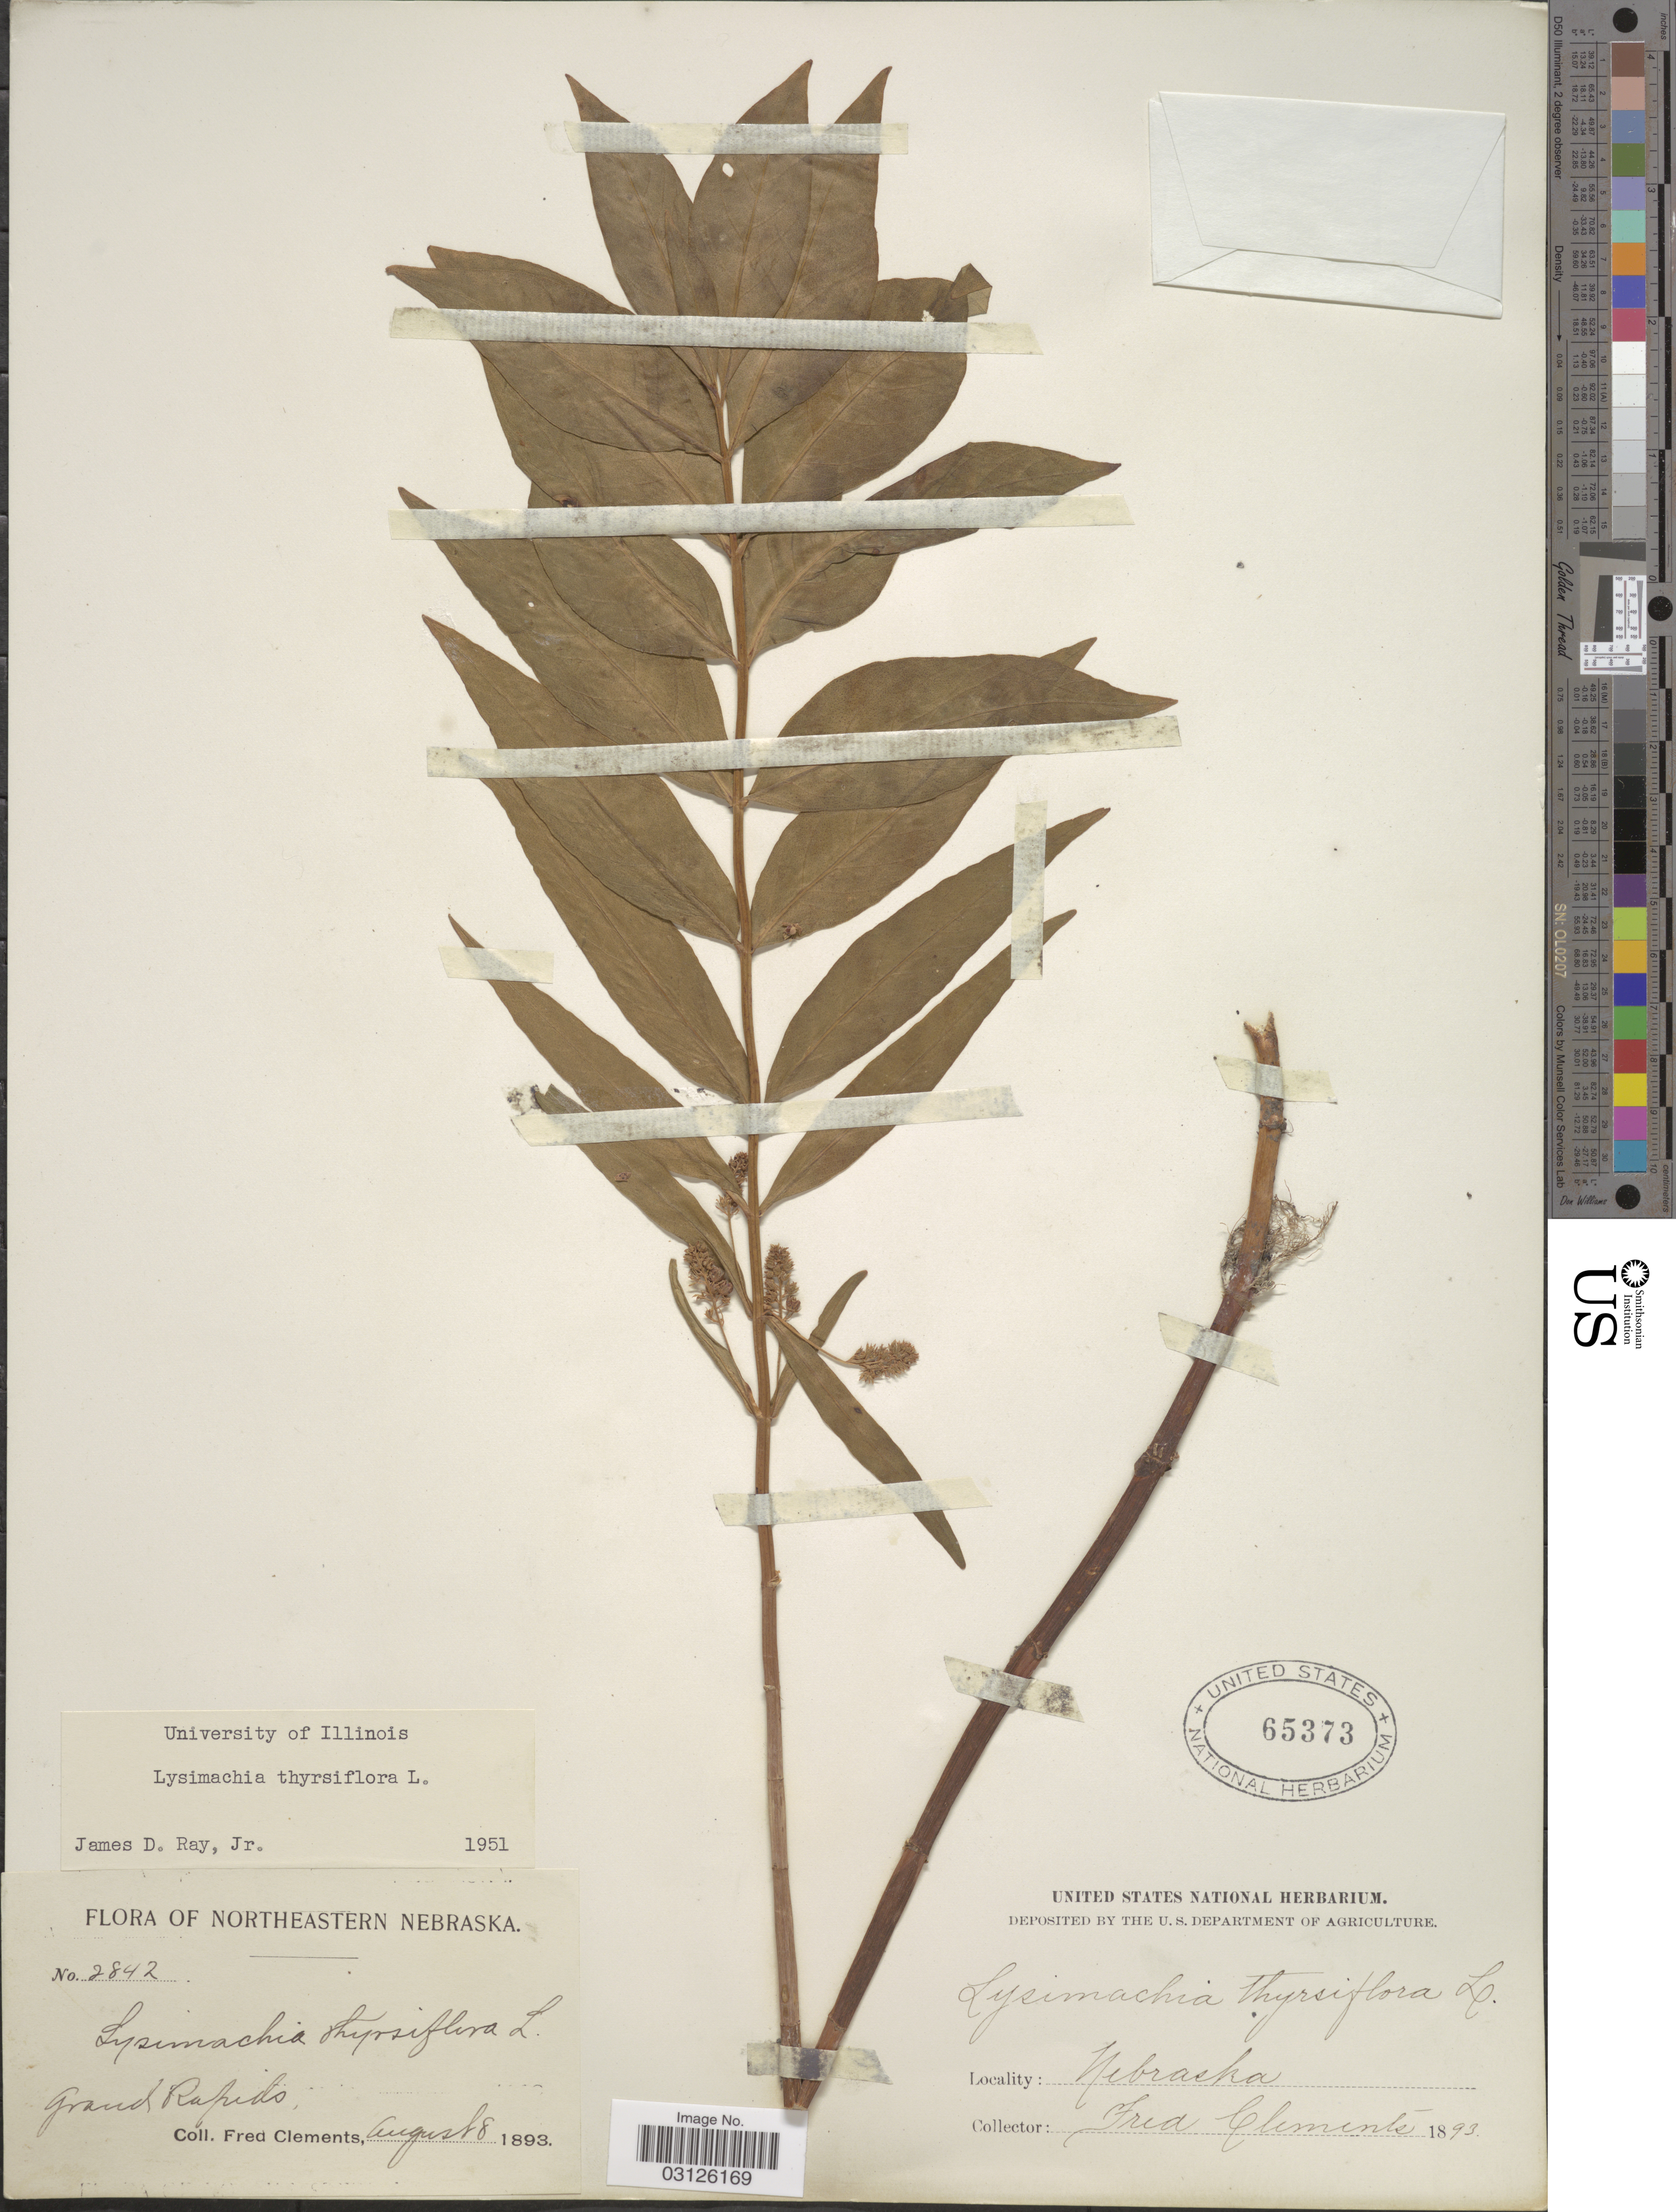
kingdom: Plantae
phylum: Tracheophyta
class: Magnoliopsida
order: Ericales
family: Primulaceae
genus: Lysimachia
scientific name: Lysimachia thyrsiflora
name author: L.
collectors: F. Clements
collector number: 2842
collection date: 1893-08-08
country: United States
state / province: Nebraska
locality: Northeastern Nebraska. Grand Rapids.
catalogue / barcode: US 65373